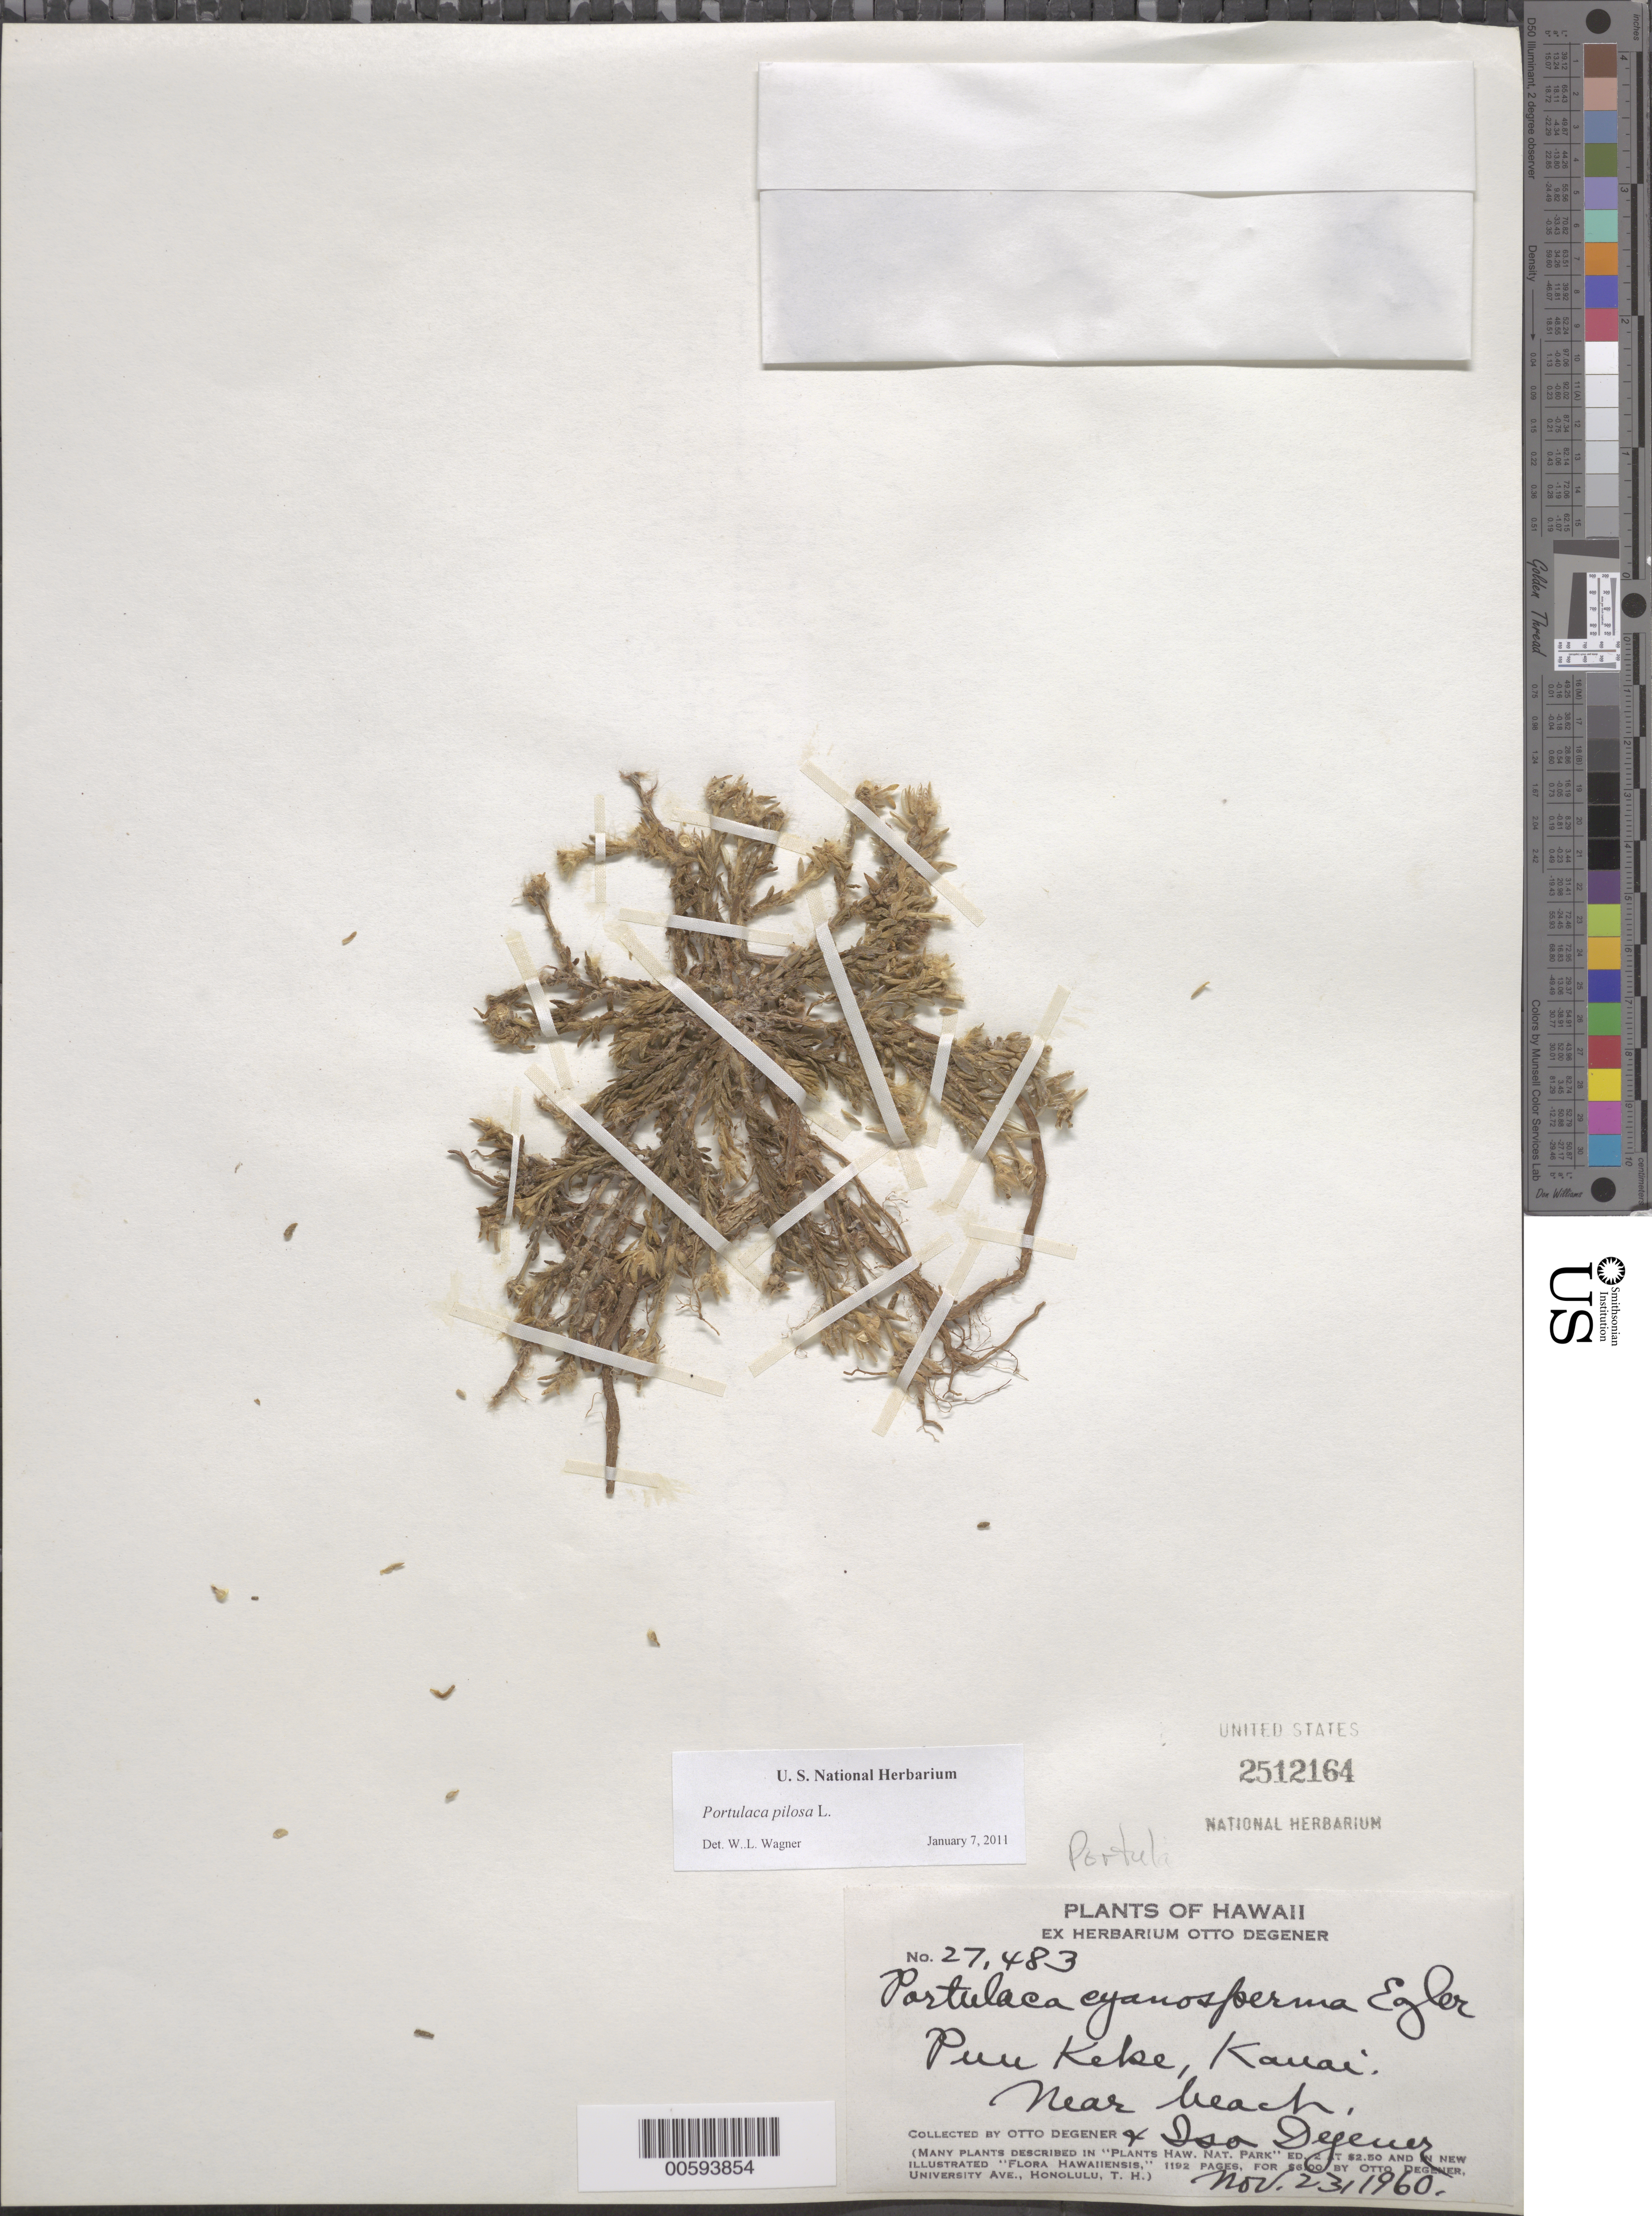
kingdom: Plantae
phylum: Tracheophyta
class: Magnoliopsida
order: Caryophyllales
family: Portulacaceae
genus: Portulaca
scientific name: Portulaca pilosa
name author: L.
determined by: Wagner, W. L., (BOT), Smithsonian Institution - National Museum of Natural History (UNITED STATES)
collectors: O. Degener & I. Degener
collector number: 27483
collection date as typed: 23 Nov 1960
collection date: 1960-11-23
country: United States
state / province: Hawaii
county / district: Kaui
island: Kaua'i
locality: Puu Keke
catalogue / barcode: US 2512164